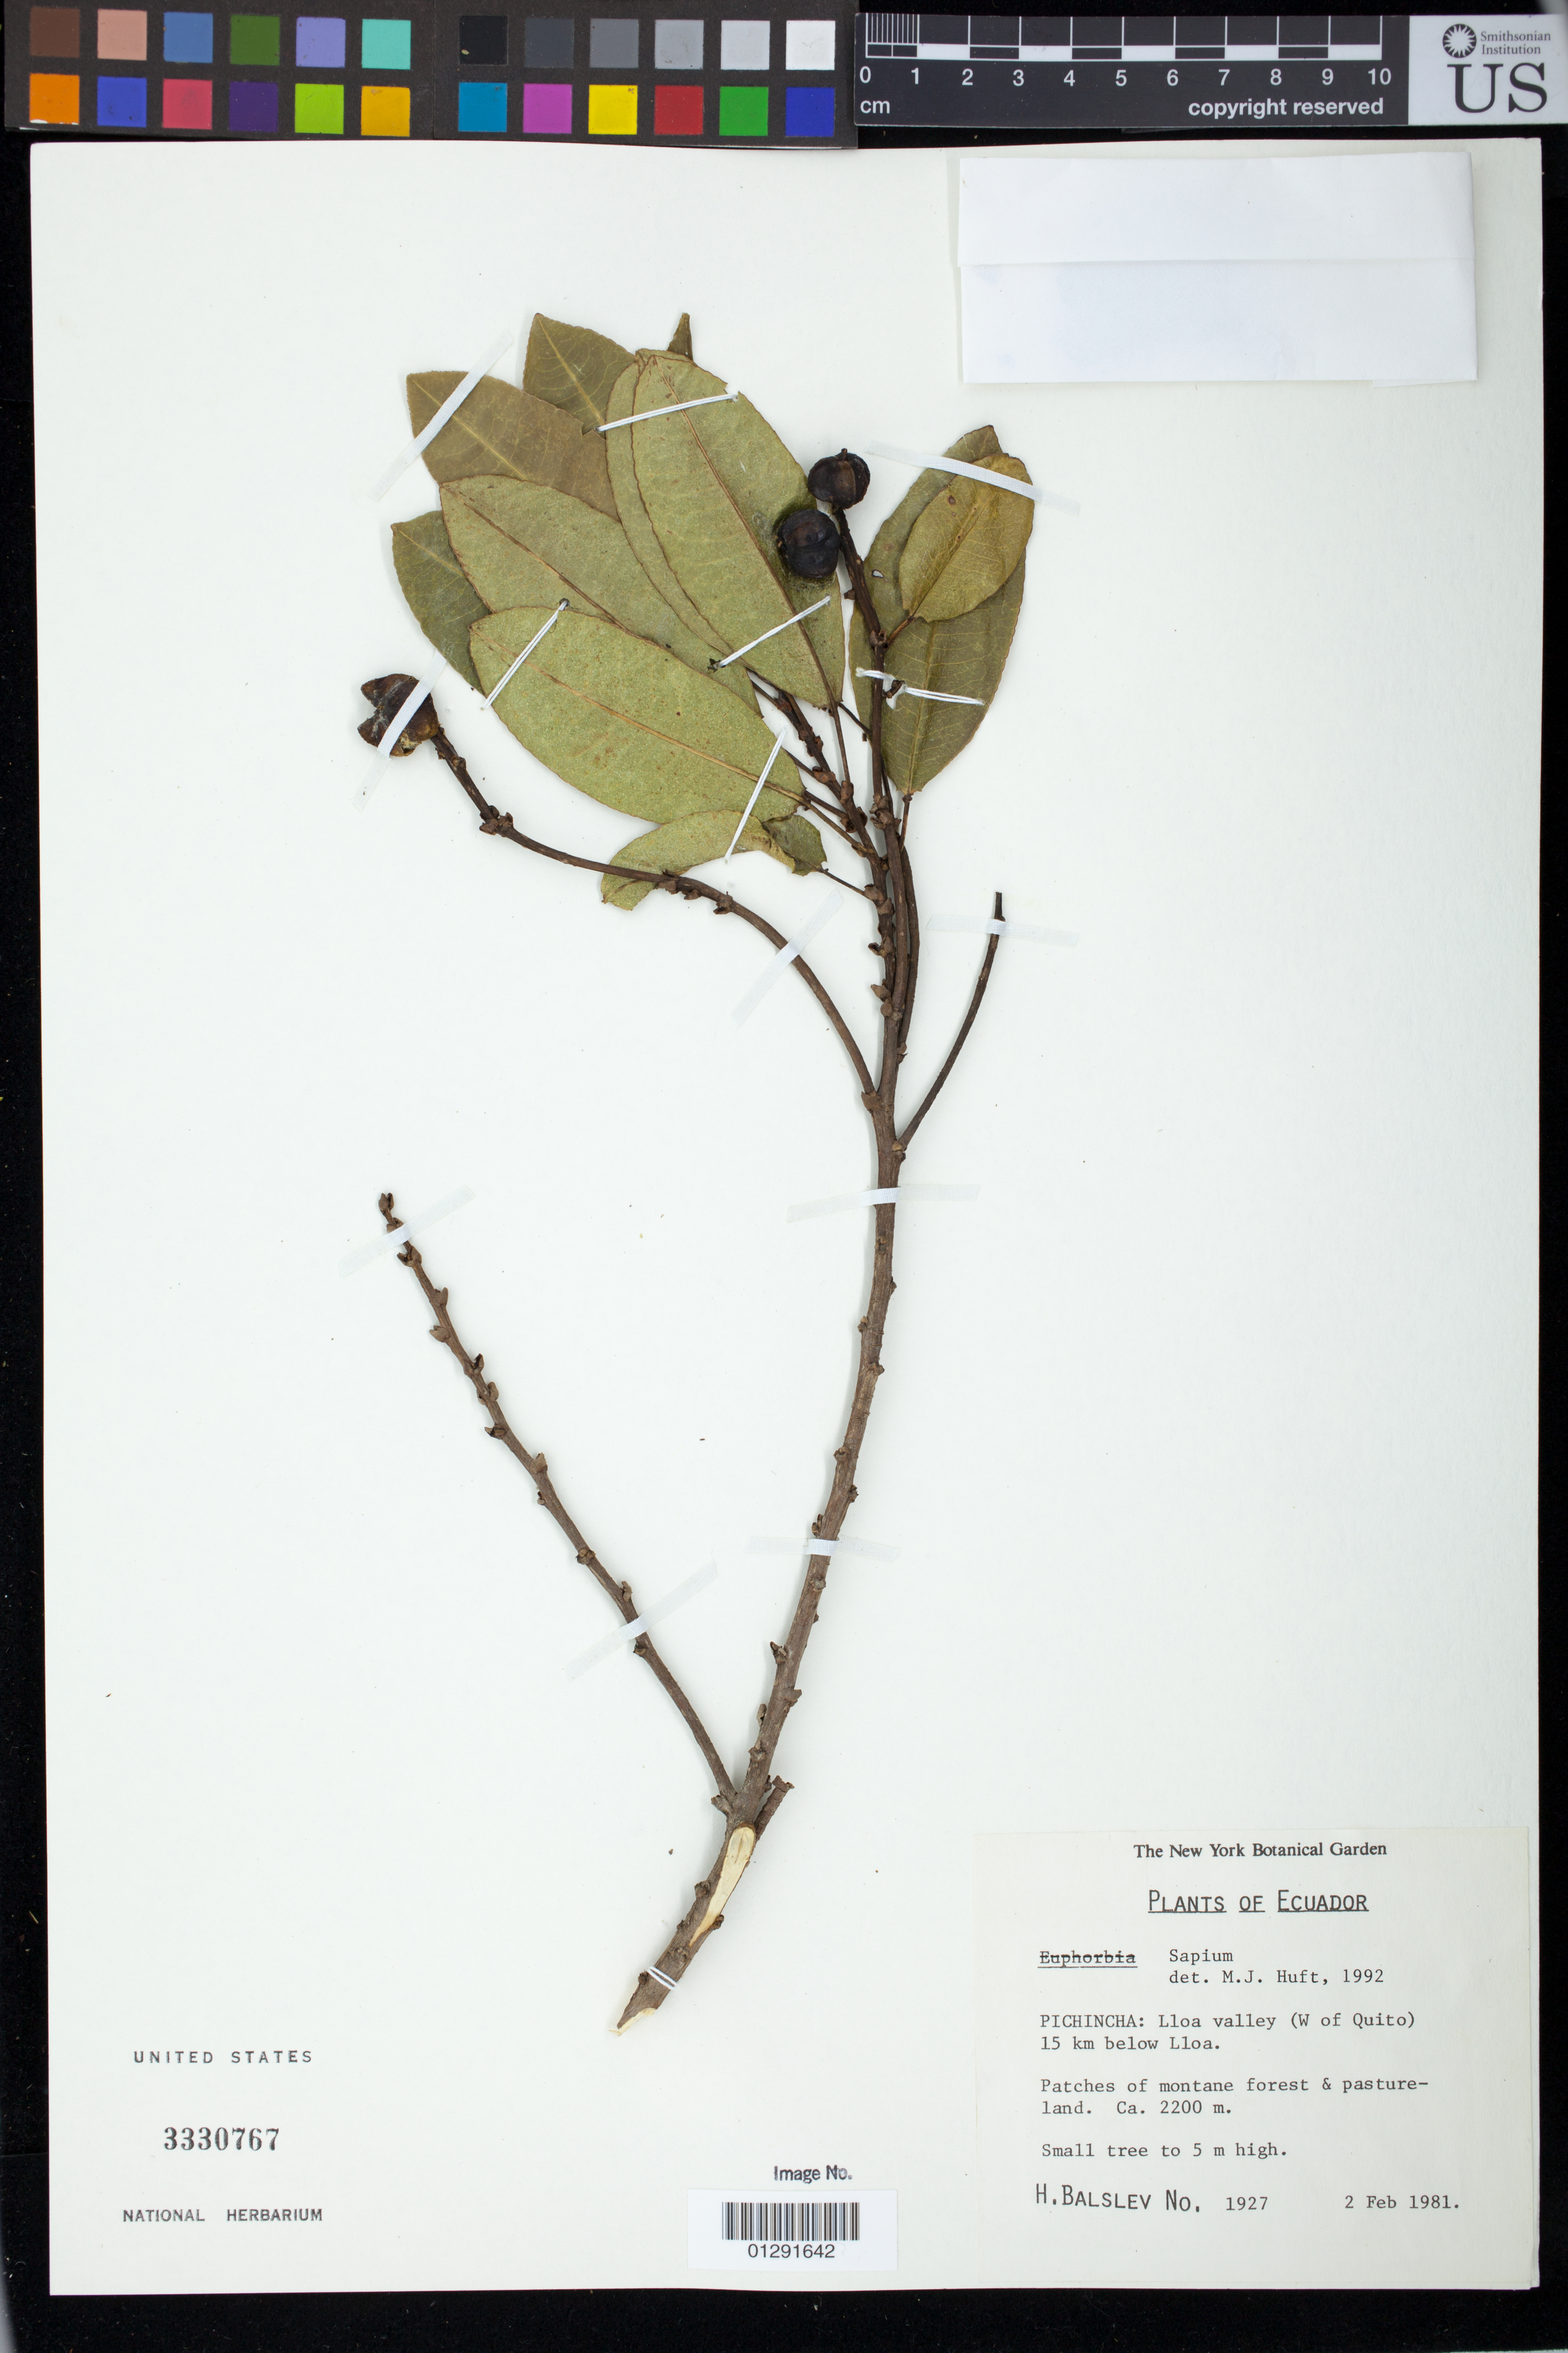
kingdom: Plantae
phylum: Tracheophyta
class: Magnoliopsida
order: Malpighiales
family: Euphorbiaceae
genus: Sapium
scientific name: Sapium sp.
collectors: H. Balslev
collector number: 1927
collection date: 1981-02-02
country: Ecuador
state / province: Pichincha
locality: Lloa valley(West of Quito), 15 kilometers below Lloa.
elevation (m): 2200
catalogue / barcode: US 3330767